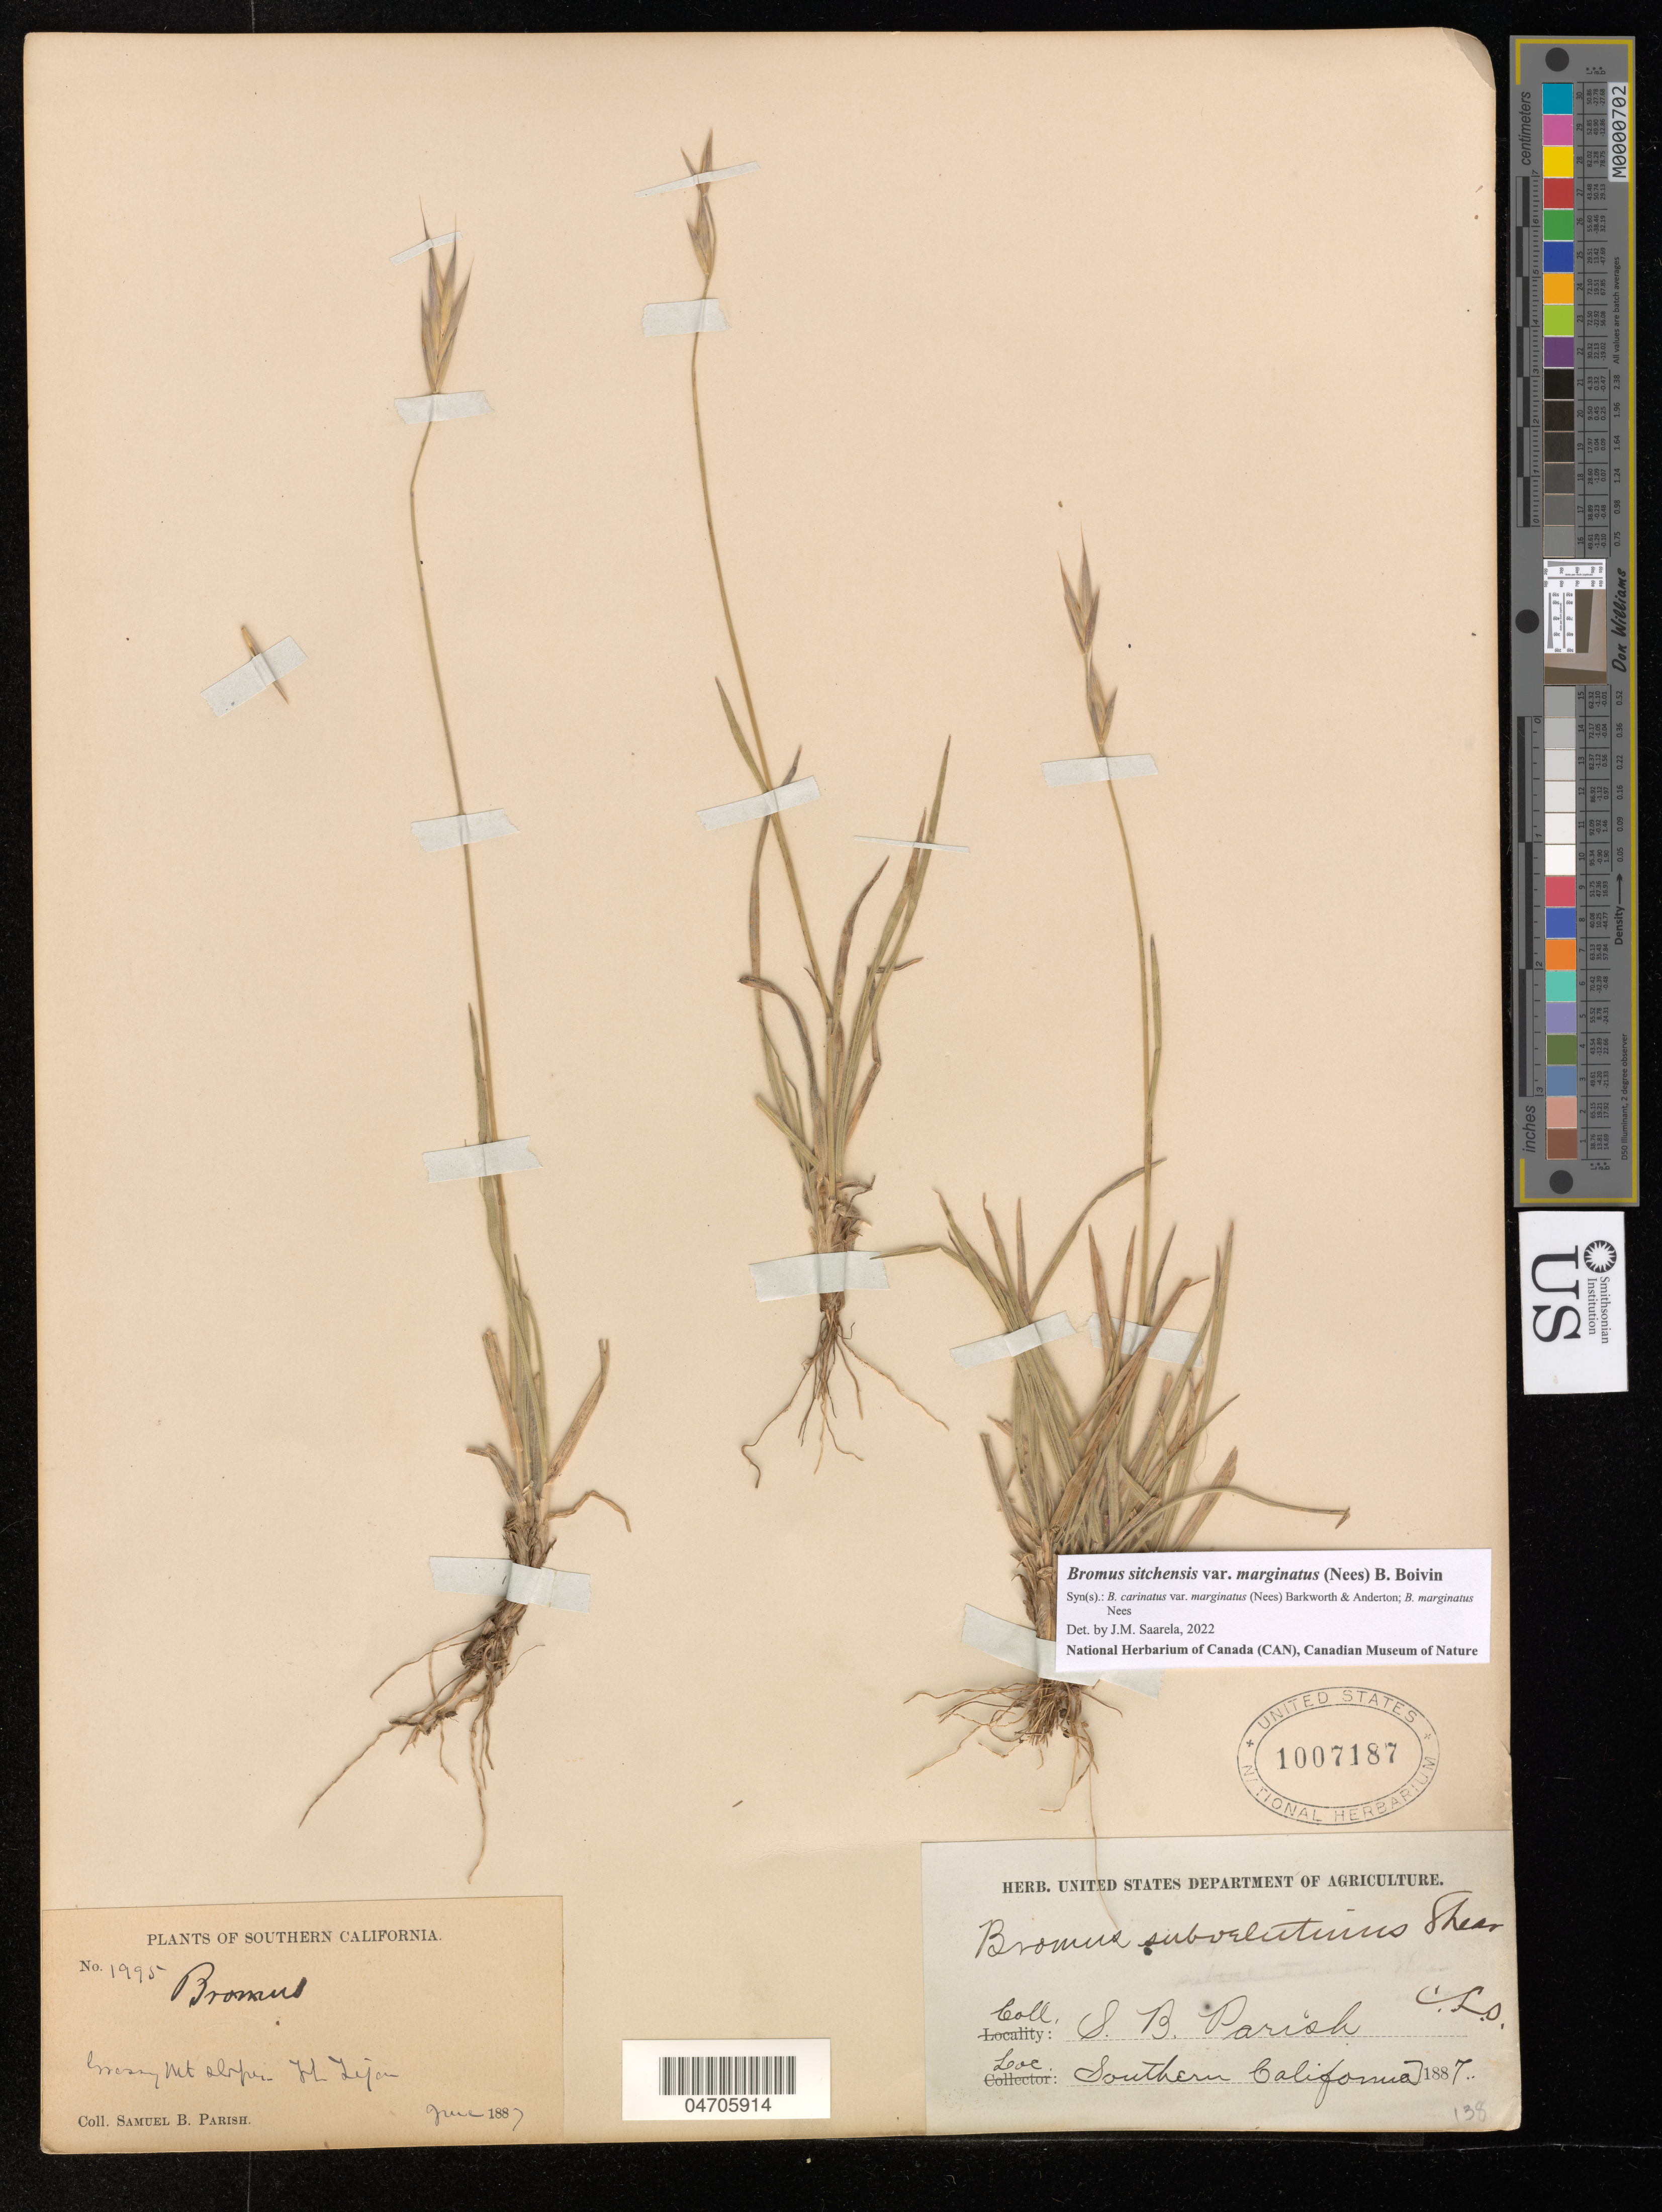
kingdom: Plantae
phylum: Tracheophyta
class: Liliopsida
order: Poales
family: Poaceae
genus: Bromus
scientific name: Bromus carinatus var. marginatus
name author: (Nees ex Steud.) Barkworth & Anderton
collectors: S. B. Parish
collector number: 1995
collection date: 1887-06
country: United States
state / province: California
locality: Southern California.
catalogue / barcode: US 1007187